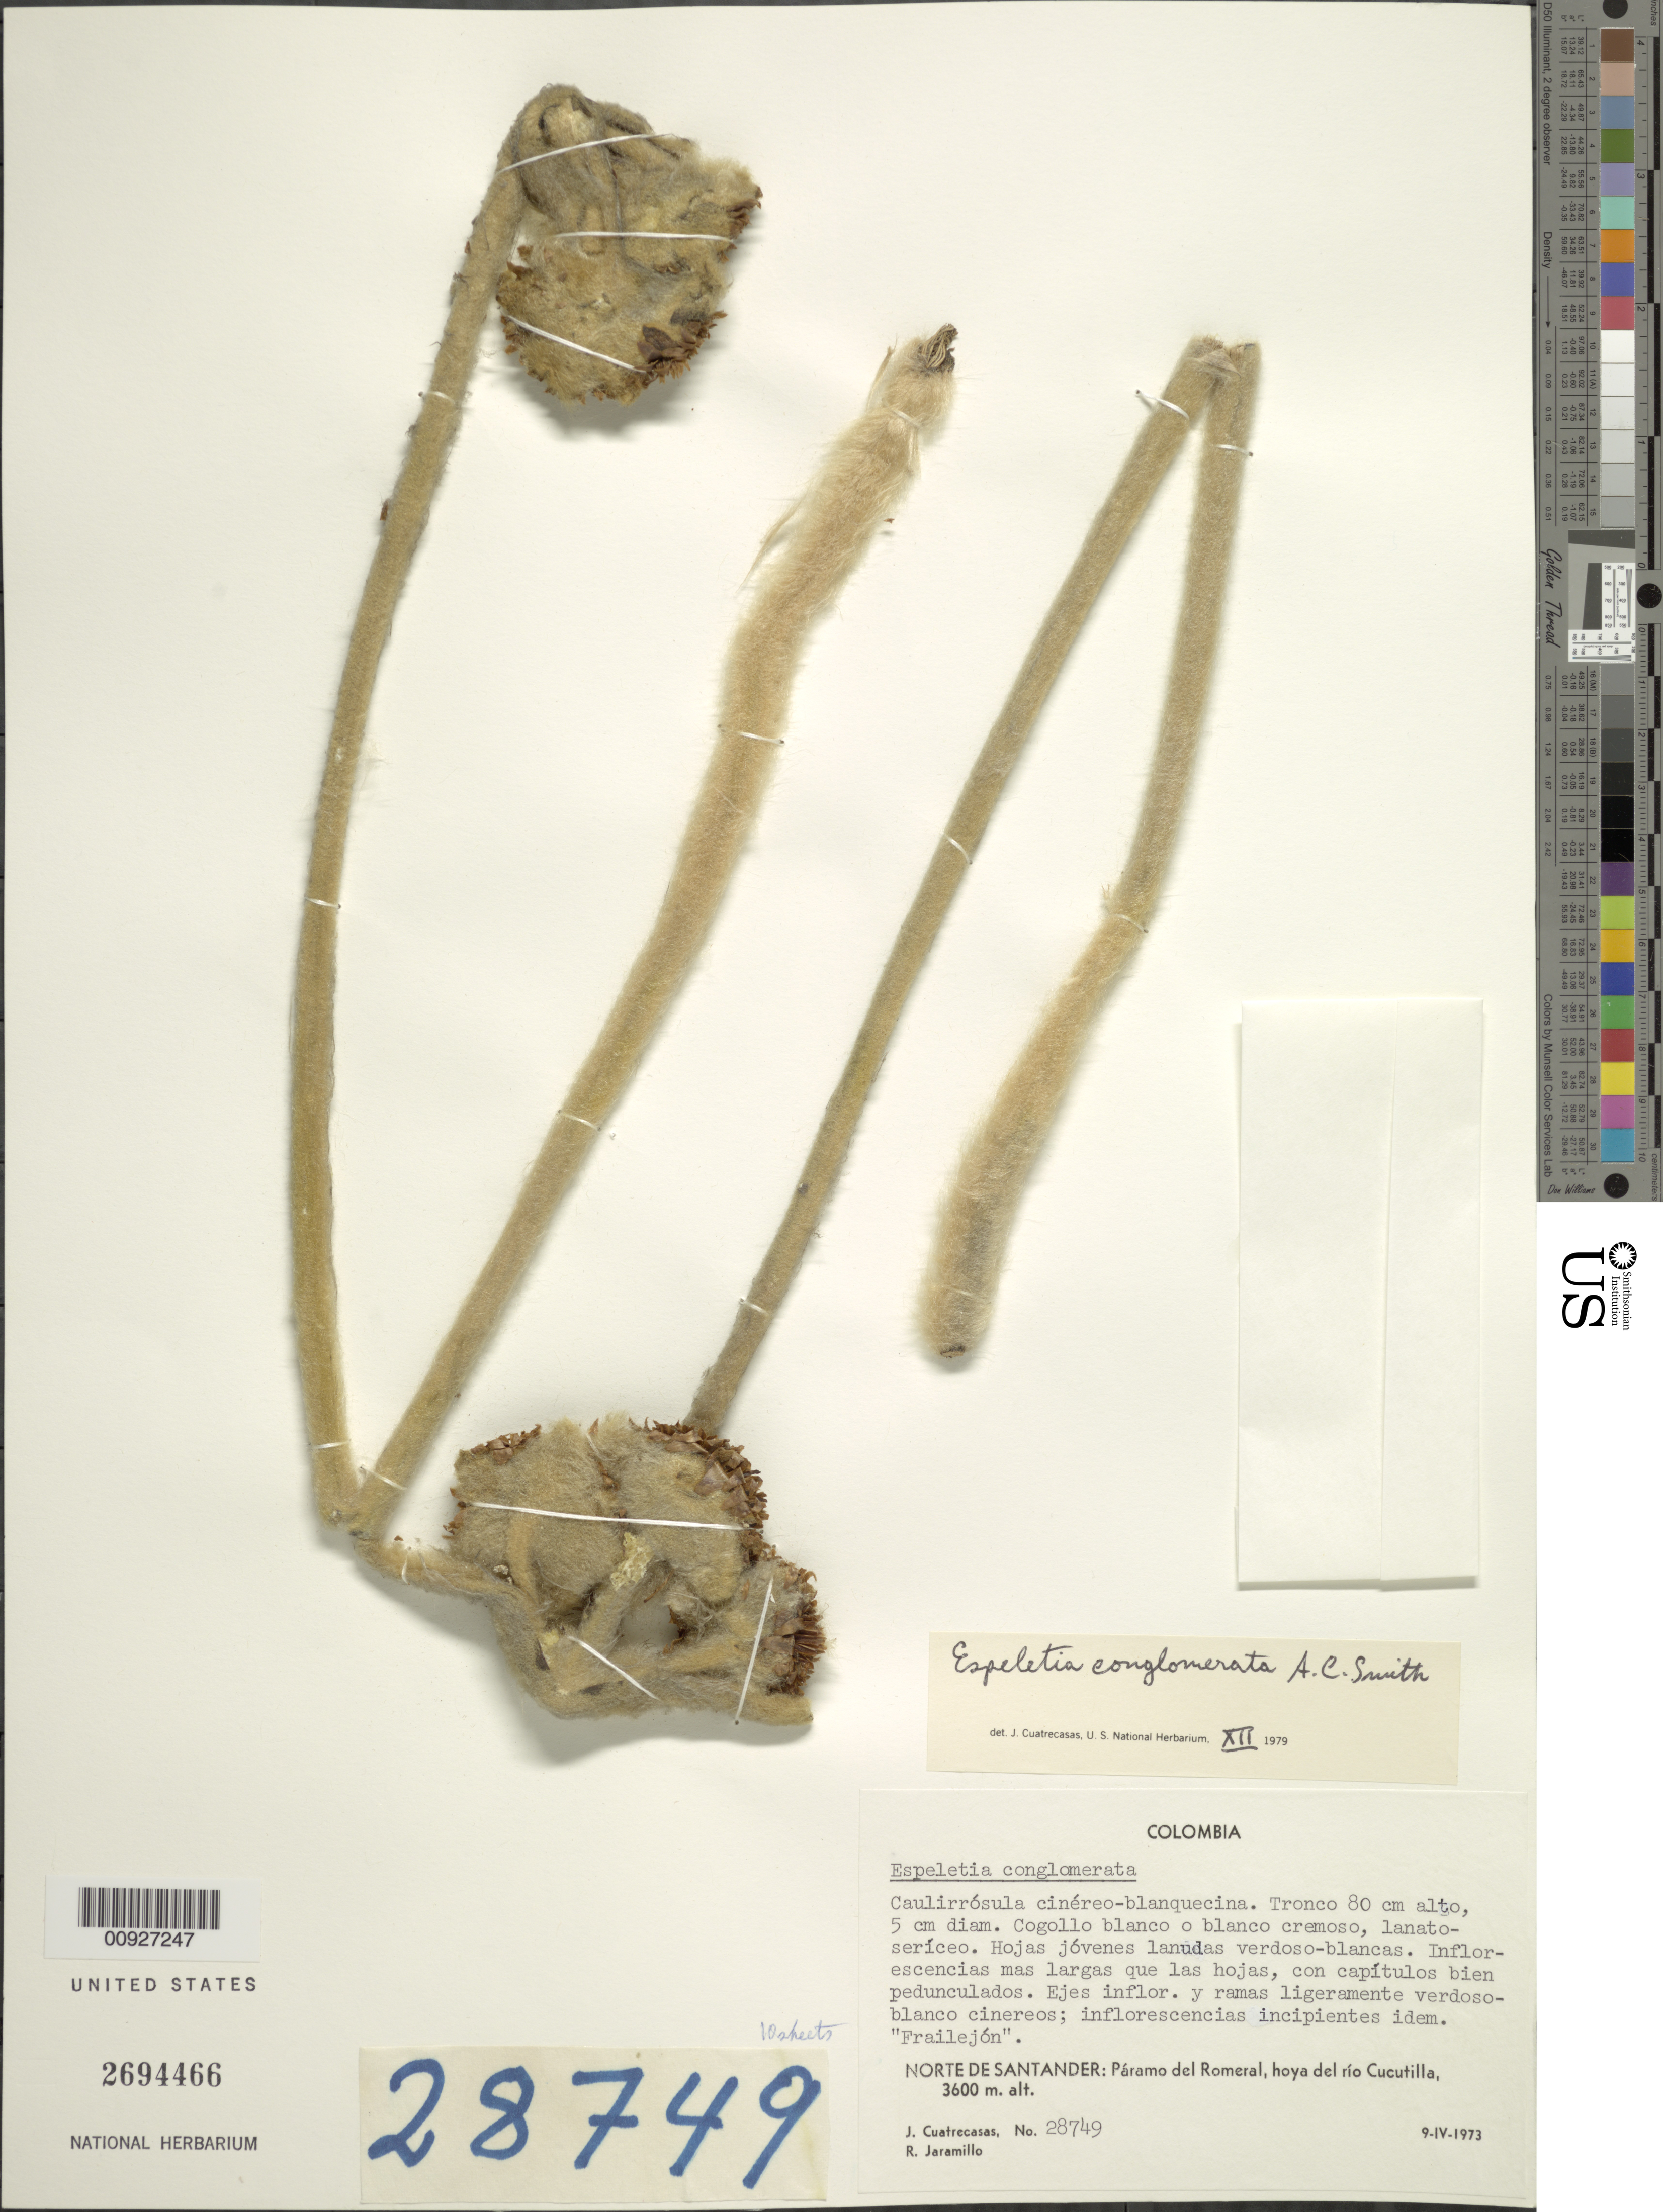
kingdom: Plantae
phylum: Tracheophyta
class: Magnoliopsida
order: Asterales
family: Asteraceae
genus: Espeletia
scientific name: Espeletia conglomerata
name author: A.C. Sm.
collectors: J. Cuatrecasas & R. Jaramillo M.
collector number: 28749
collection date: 1973-04-09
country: Colombia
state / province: Norte de Santander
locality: P. del Romeral. P. del Romeral, hoya del río Cucutilla.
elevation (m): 3600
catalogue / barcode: US 2694466